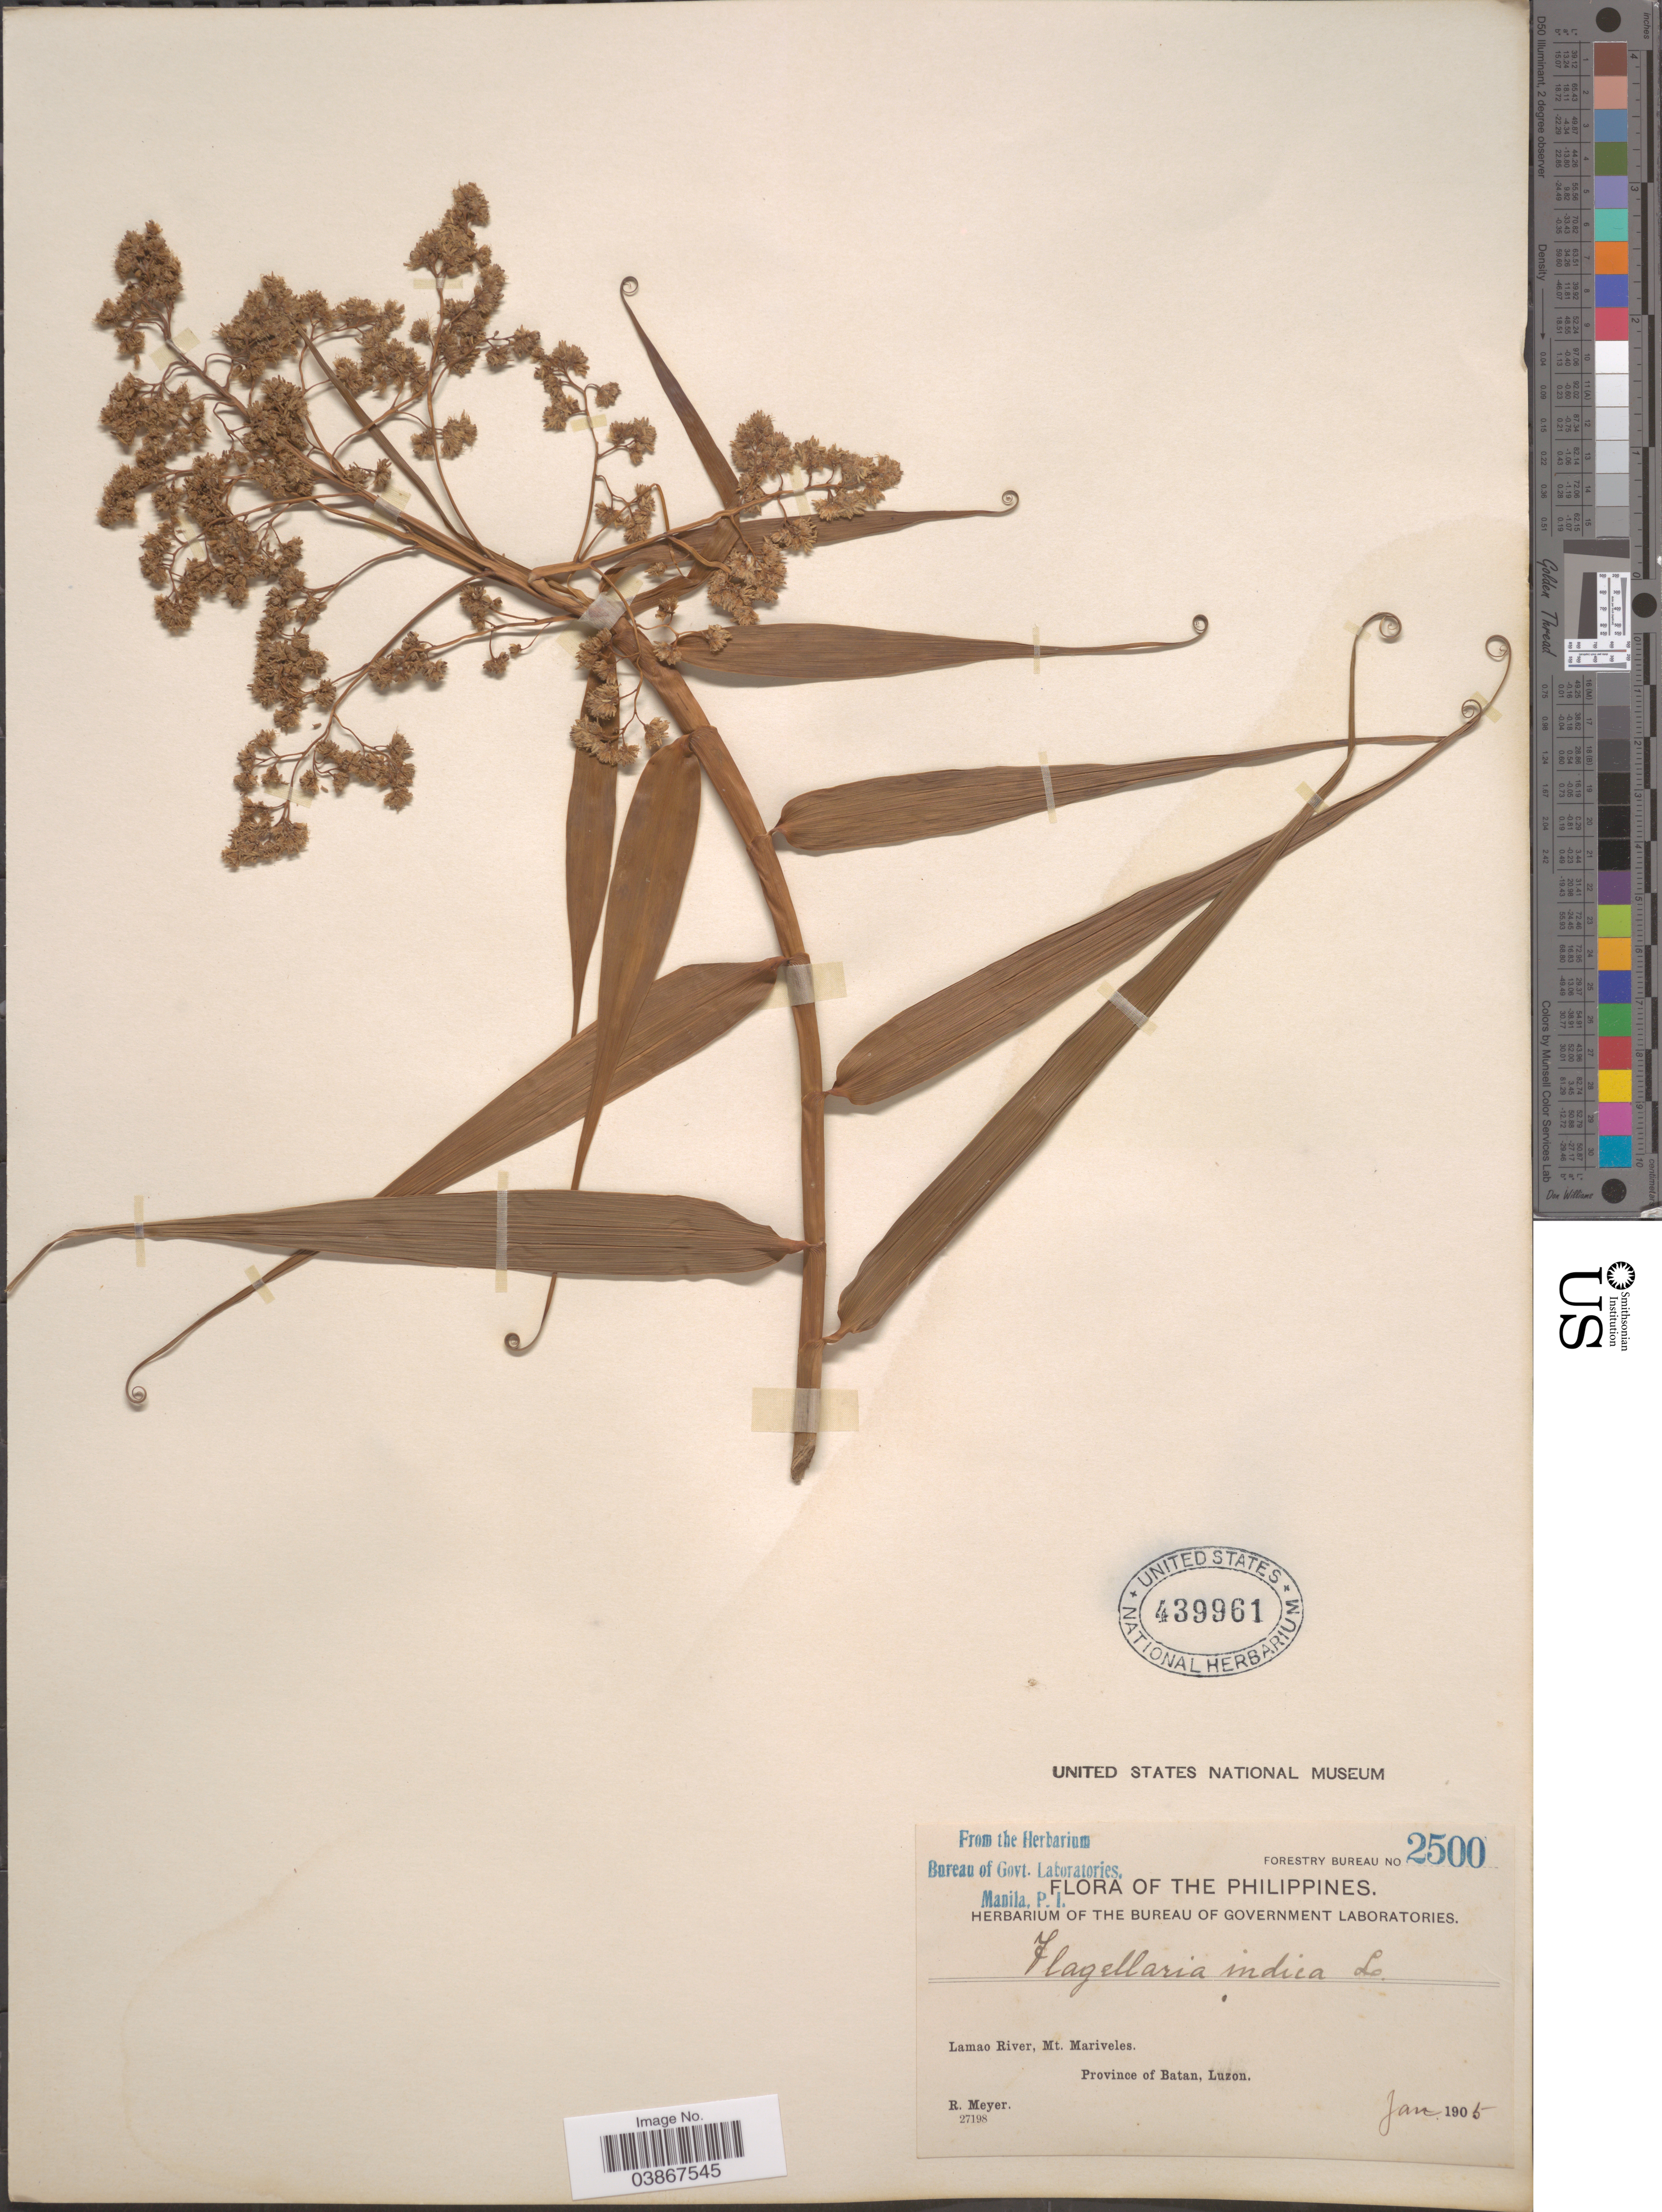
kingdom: Plantae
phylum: Tracheophyta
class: Liliopsida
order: Poales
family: Flagellariaceae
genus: Flagellaria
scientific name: Flagellaria indica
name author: L.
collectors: R. Meyer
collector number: Forestry Bureau 2500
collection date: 1905-01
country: Philippines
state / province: Cagayan Valley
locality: Lamao River, Mt. Mariveles. Province of Batan, Luzon.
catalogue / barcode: US 439961